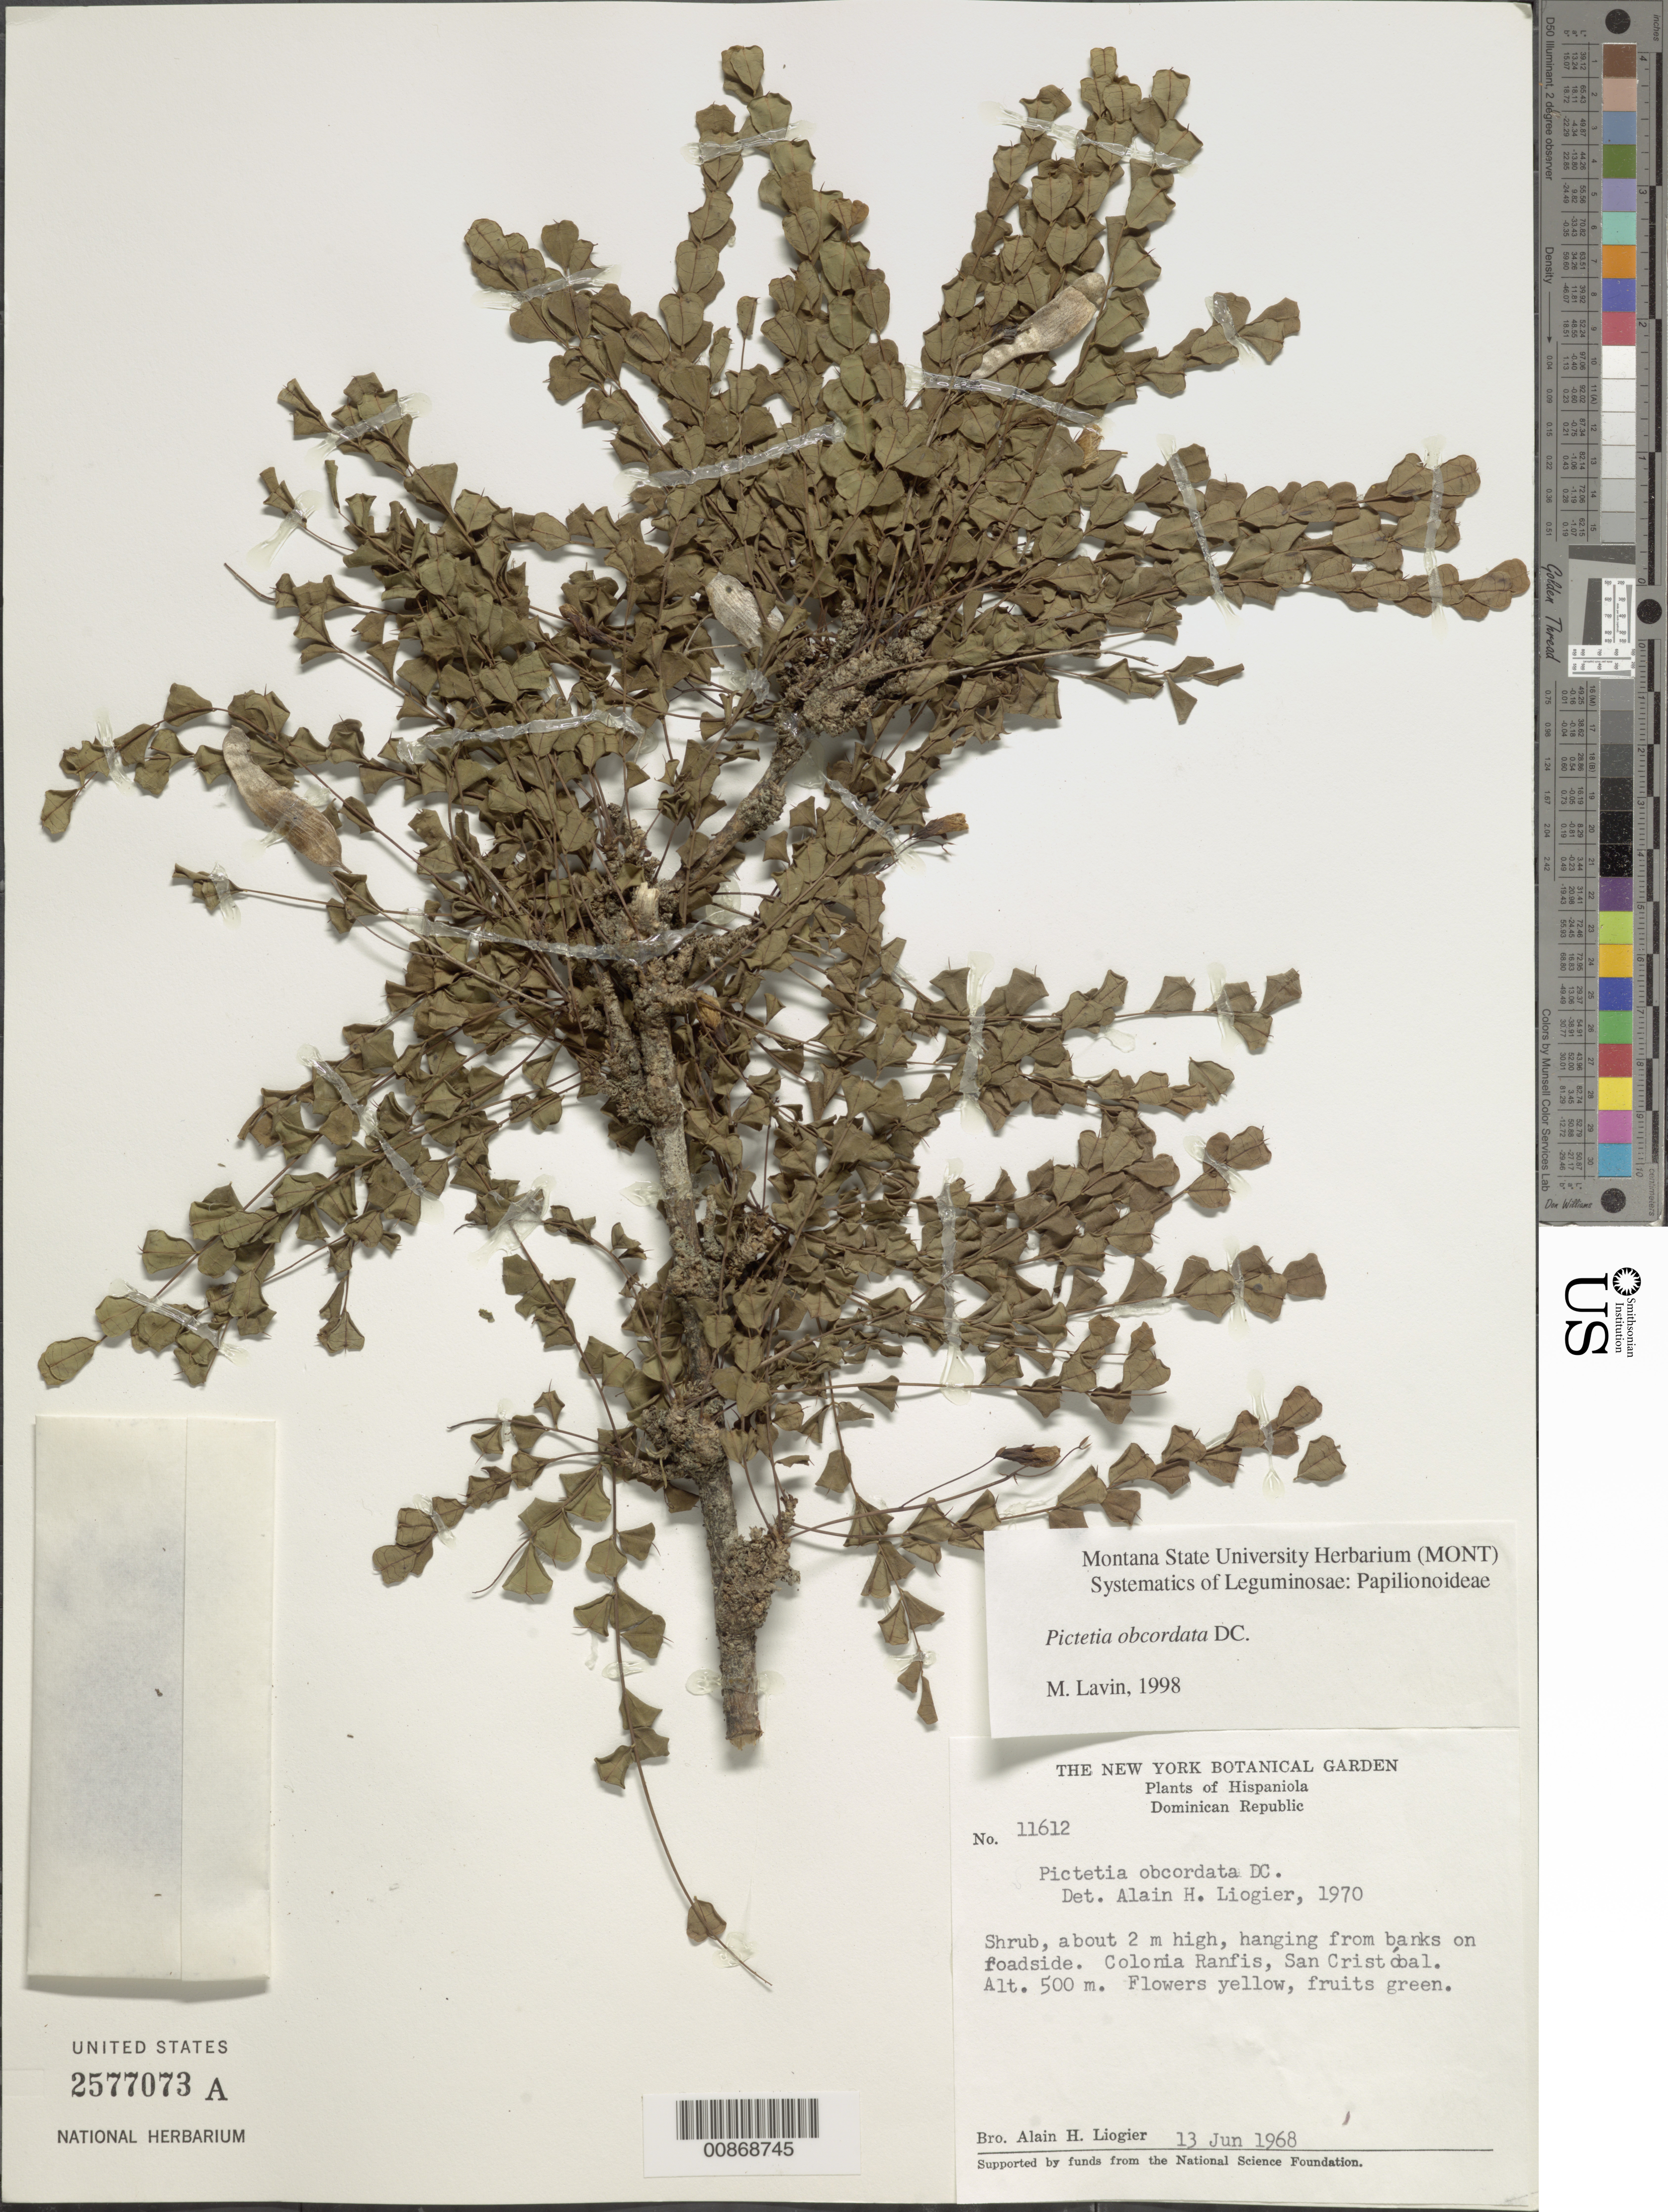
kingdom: Plantae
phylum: Tracheophyta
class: Magnoliopsida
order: Fabales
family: Fabaceae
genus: Pictetia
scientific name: Pictetia obcordata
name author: DC.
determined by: Lavin, M.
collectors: A. H. Liogier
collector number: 11612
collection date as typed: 13 Jun 1968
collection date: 1968-06-13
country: Dominican Republic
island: Hispaniola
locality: Colonia Ranfis, San Cristóbal.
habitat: Hanging from banks on roadside.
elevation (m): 500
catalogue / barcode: US 2577073A